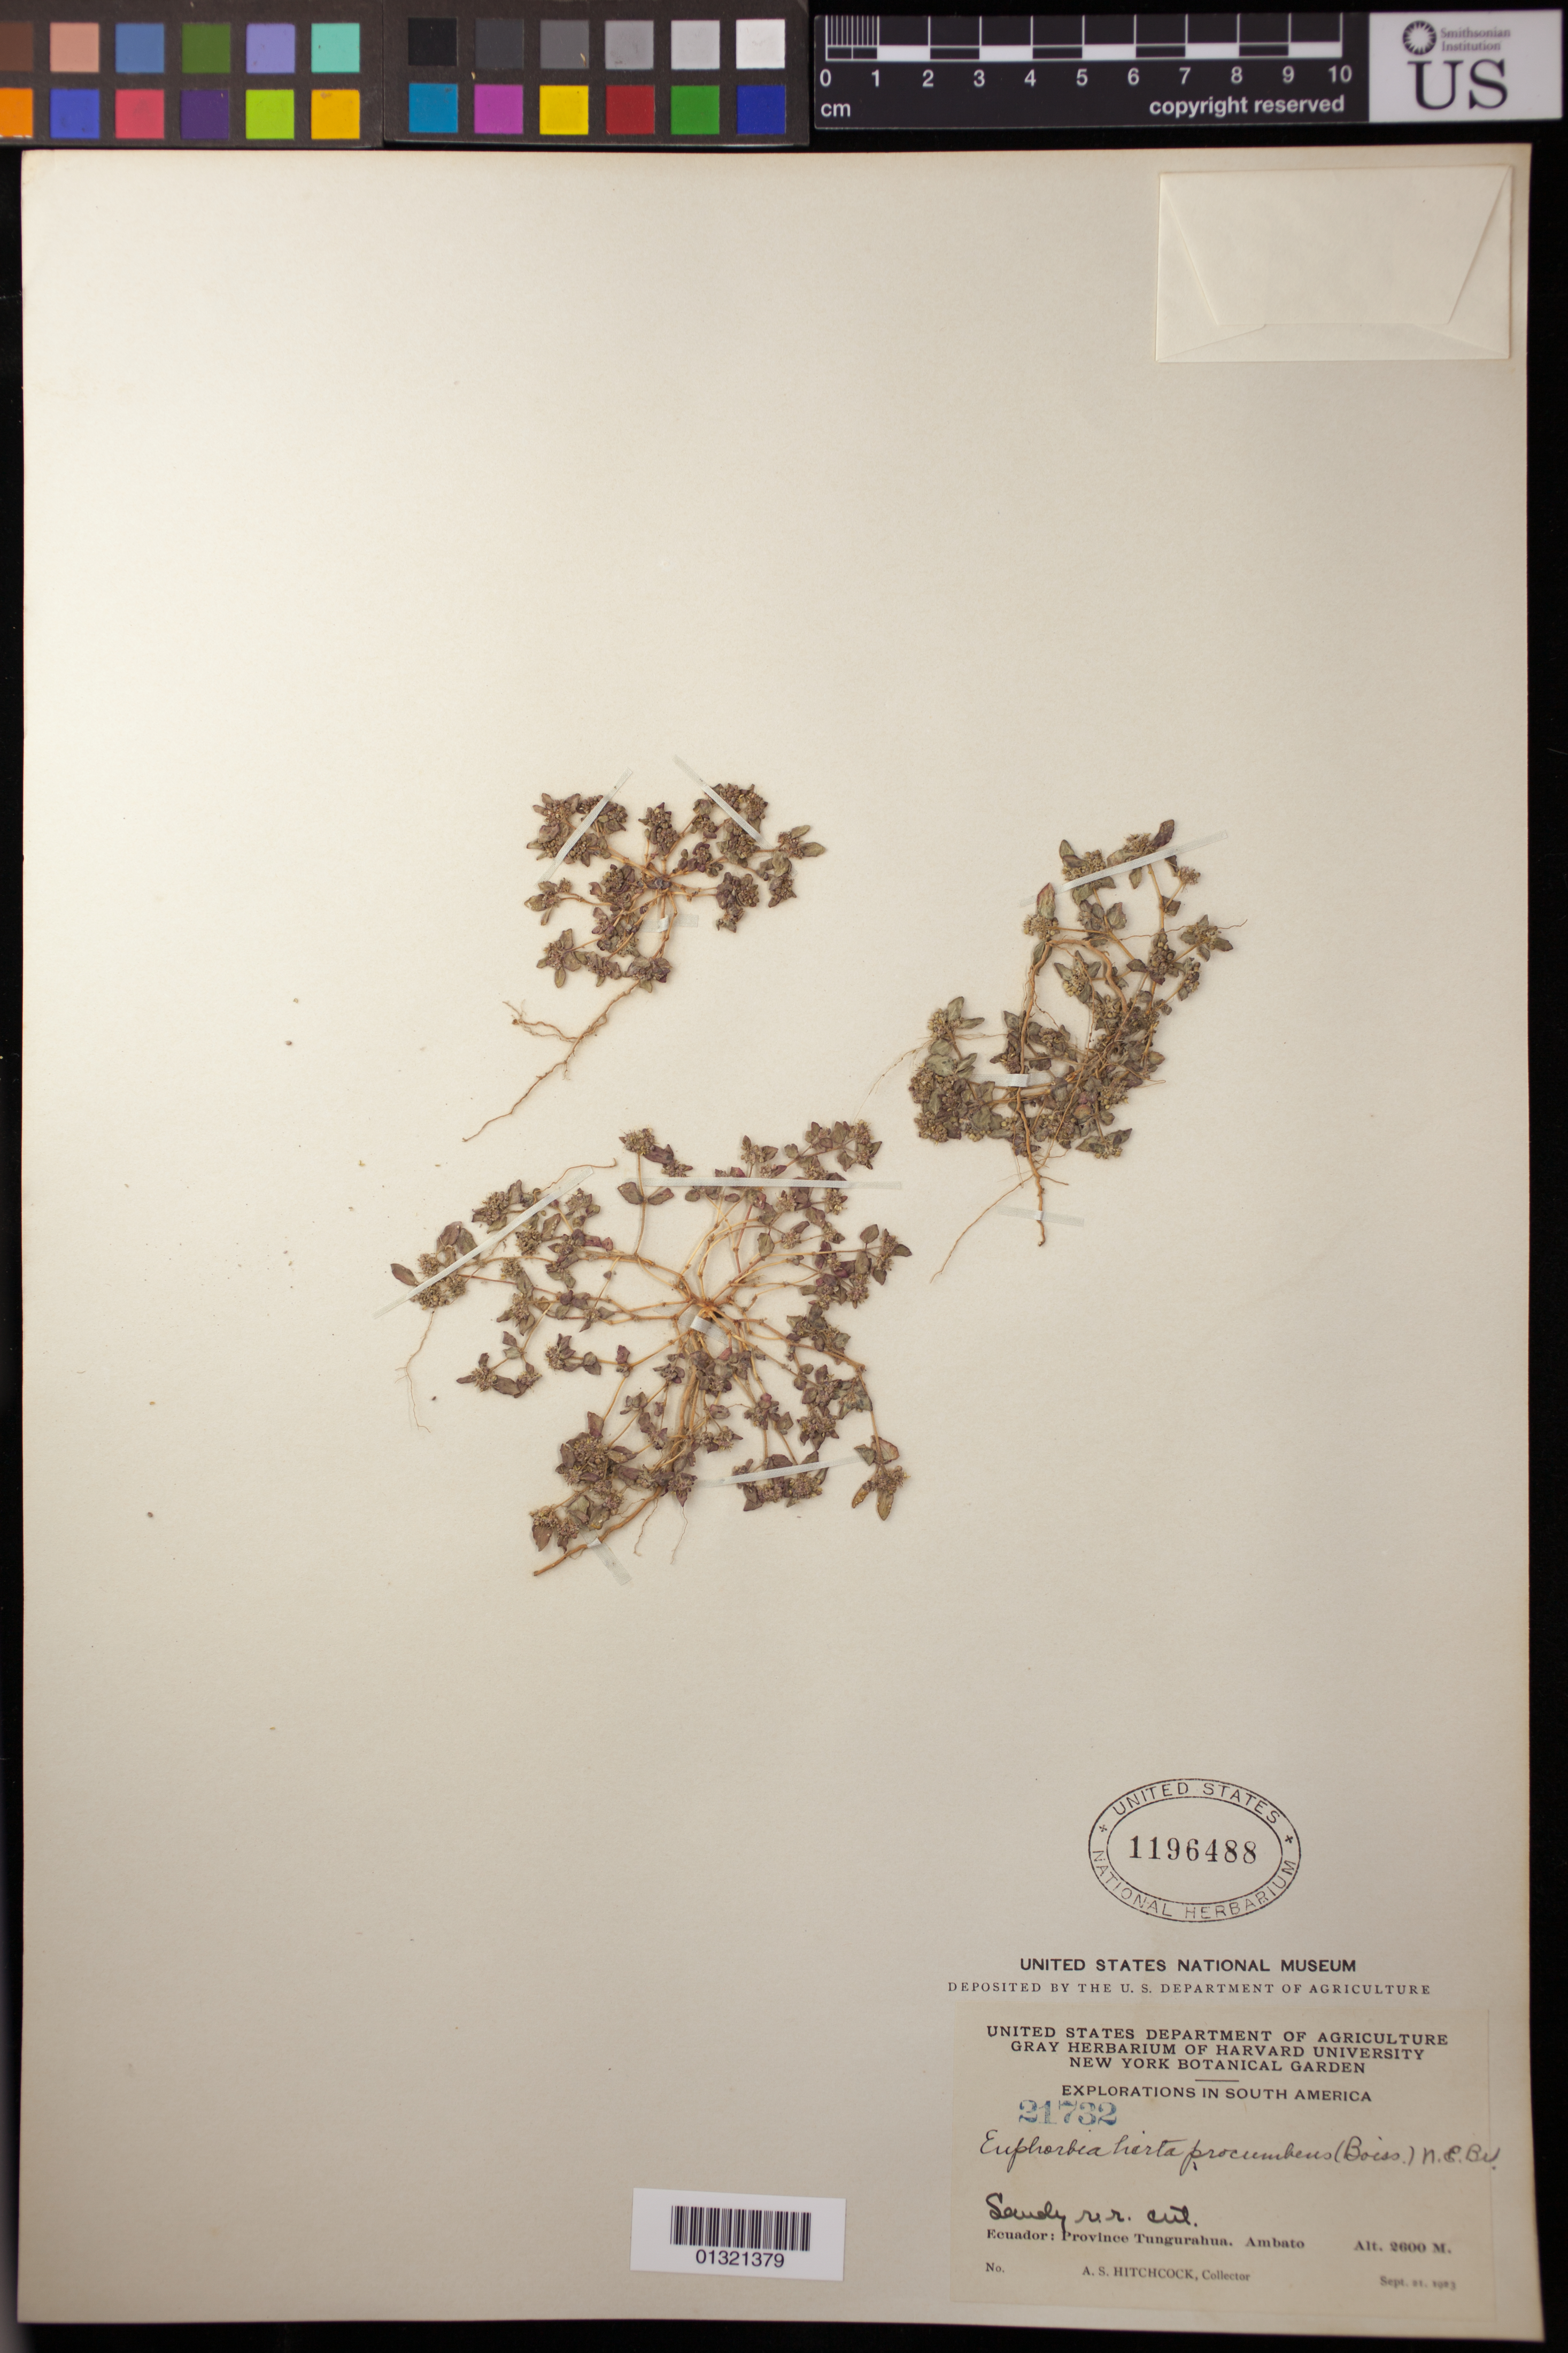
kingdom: Plantae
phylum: Tracheophyta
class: Magnoliopsida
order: Malpighiales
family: Euphorbiaceae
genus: Euphorbia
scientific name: Euphorbia hirta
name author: L.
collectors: A. S. Hitchcock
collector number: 21732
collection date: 1923-09-21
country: Ecuador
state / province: Tungurahua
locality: Ambato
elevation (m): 2600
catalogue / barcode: US 1196488